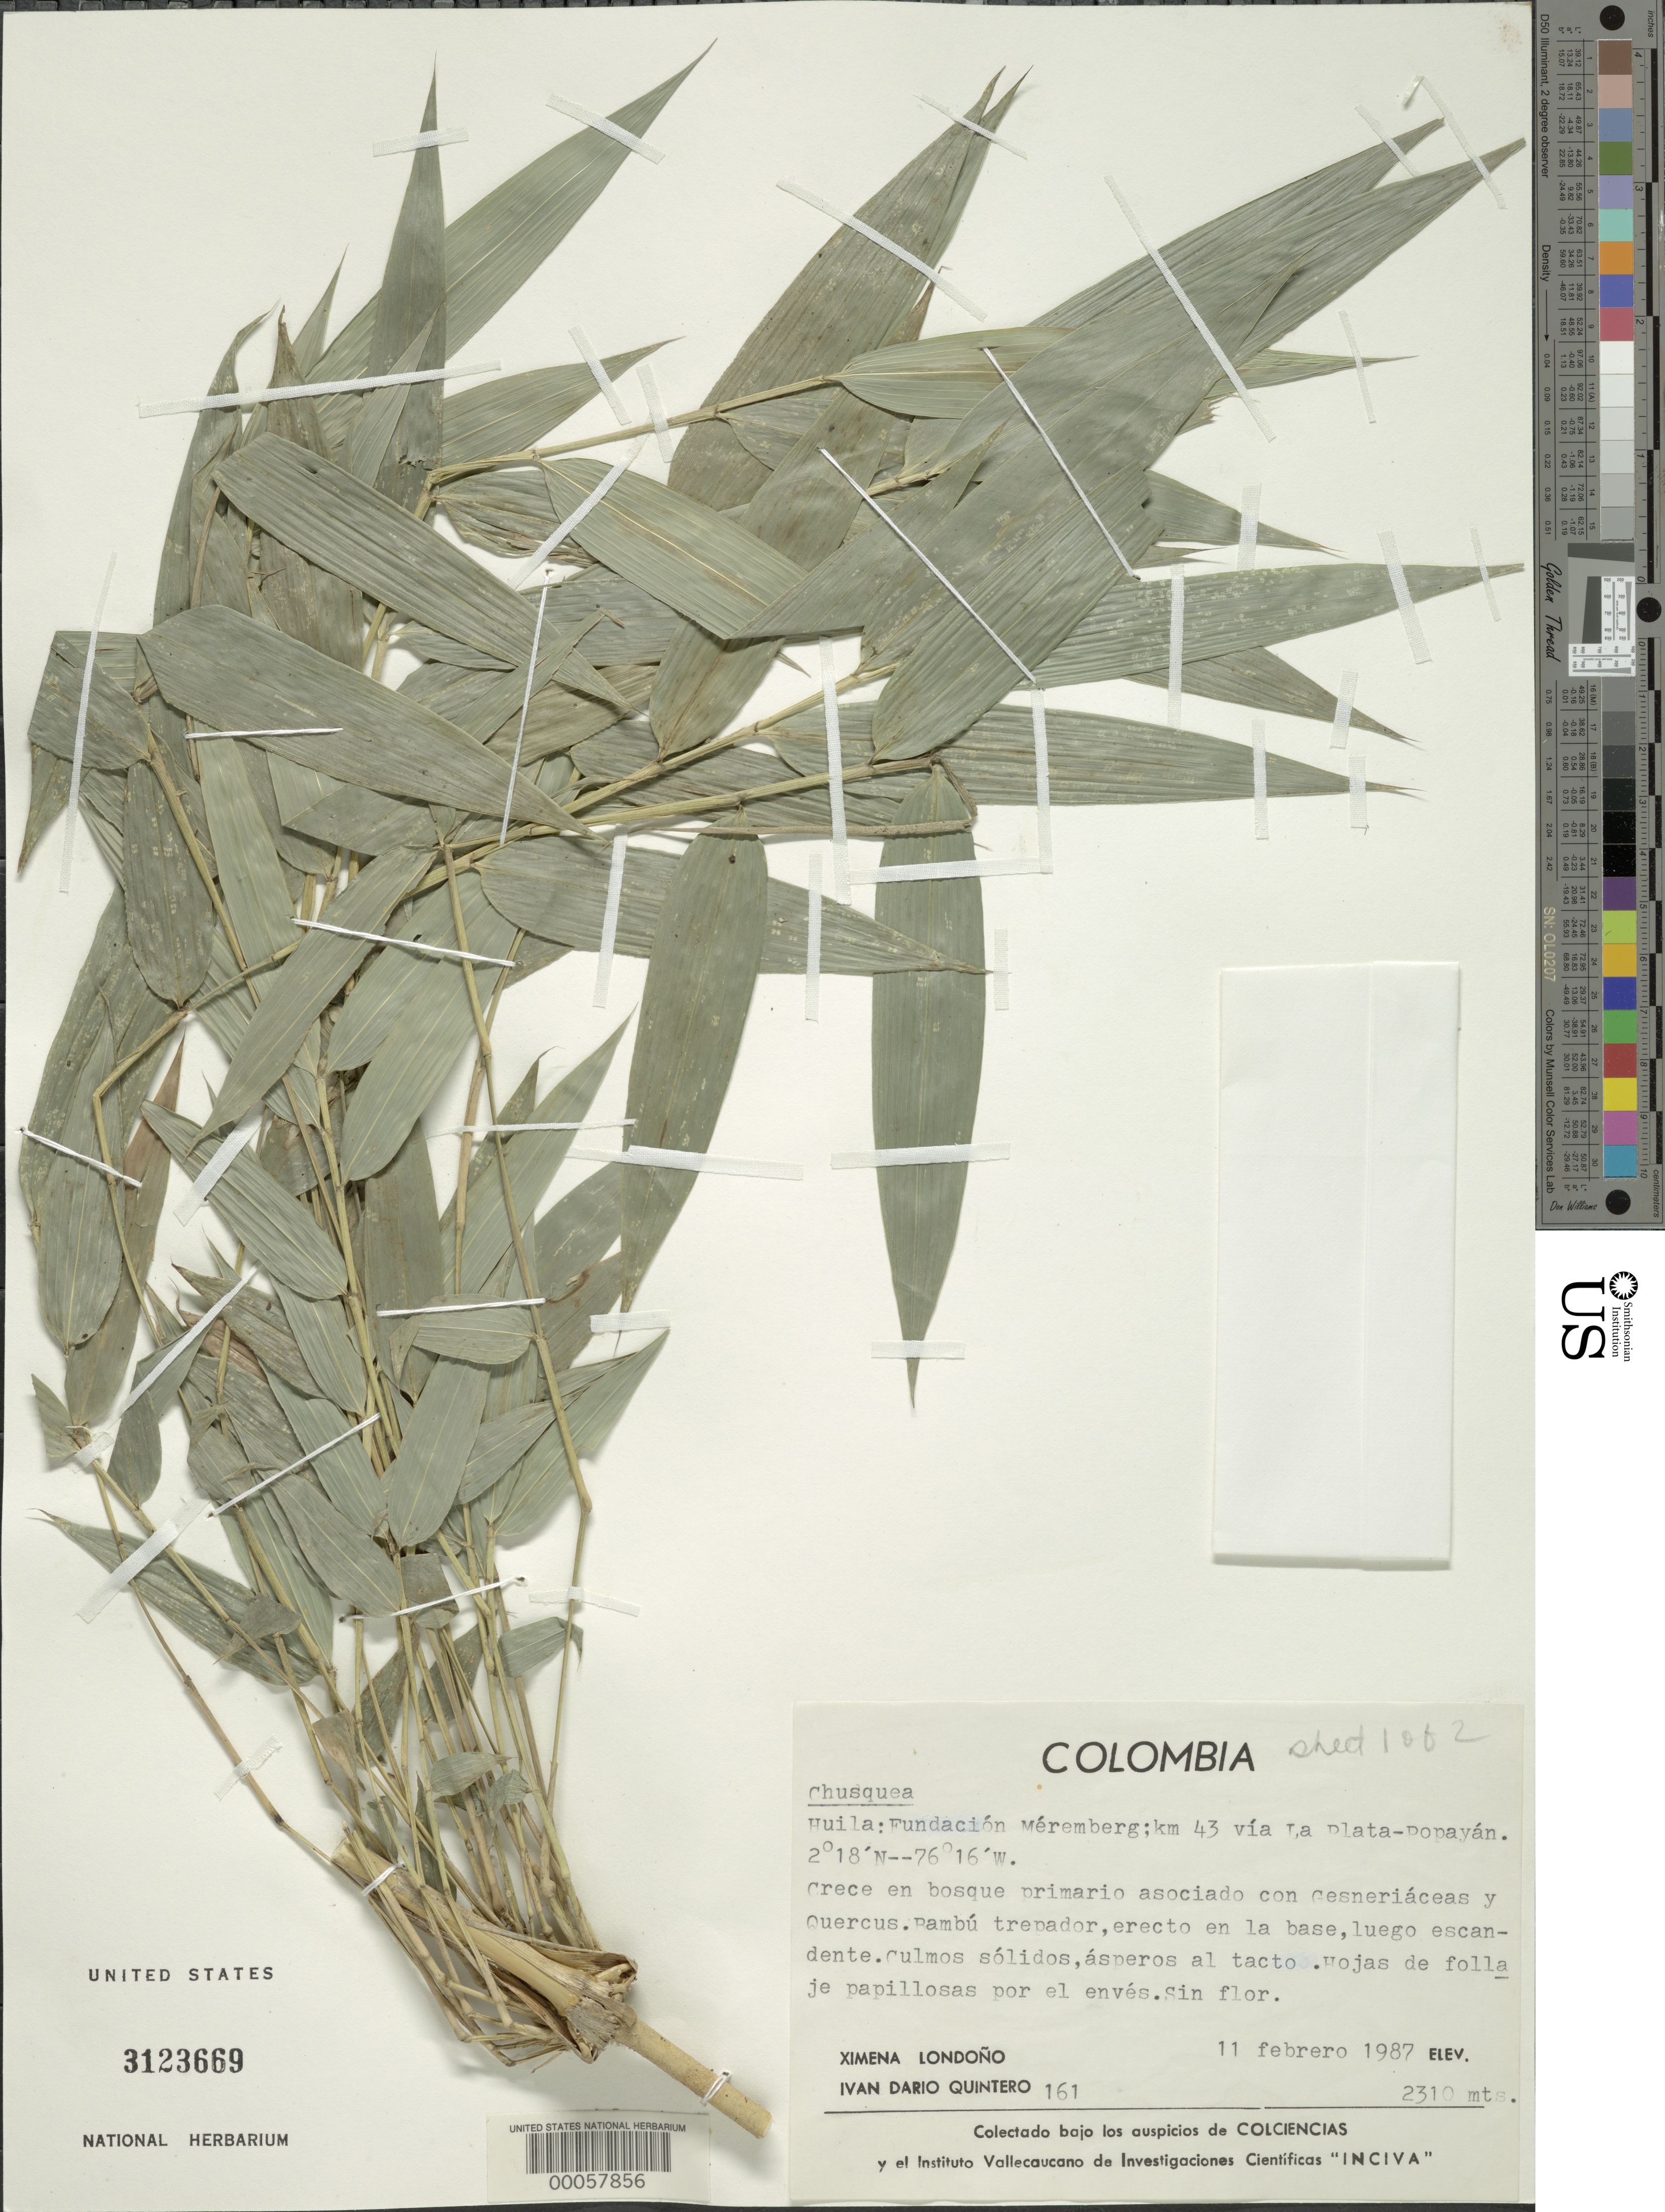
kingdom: Plantae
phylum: Tracheophyta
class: Liliopsida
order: Poales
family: Poaceae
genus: Chusquea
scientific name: Chusquea sp.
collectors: X. Londoño & I. Quintero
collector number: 161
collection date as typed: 11 Feb 1987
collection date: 1987-02-11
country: Colombia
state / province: Huila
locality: Fundacion Meremberg, km 43 via la Plata-Popayan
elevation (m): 2310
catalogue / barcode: US 3123669